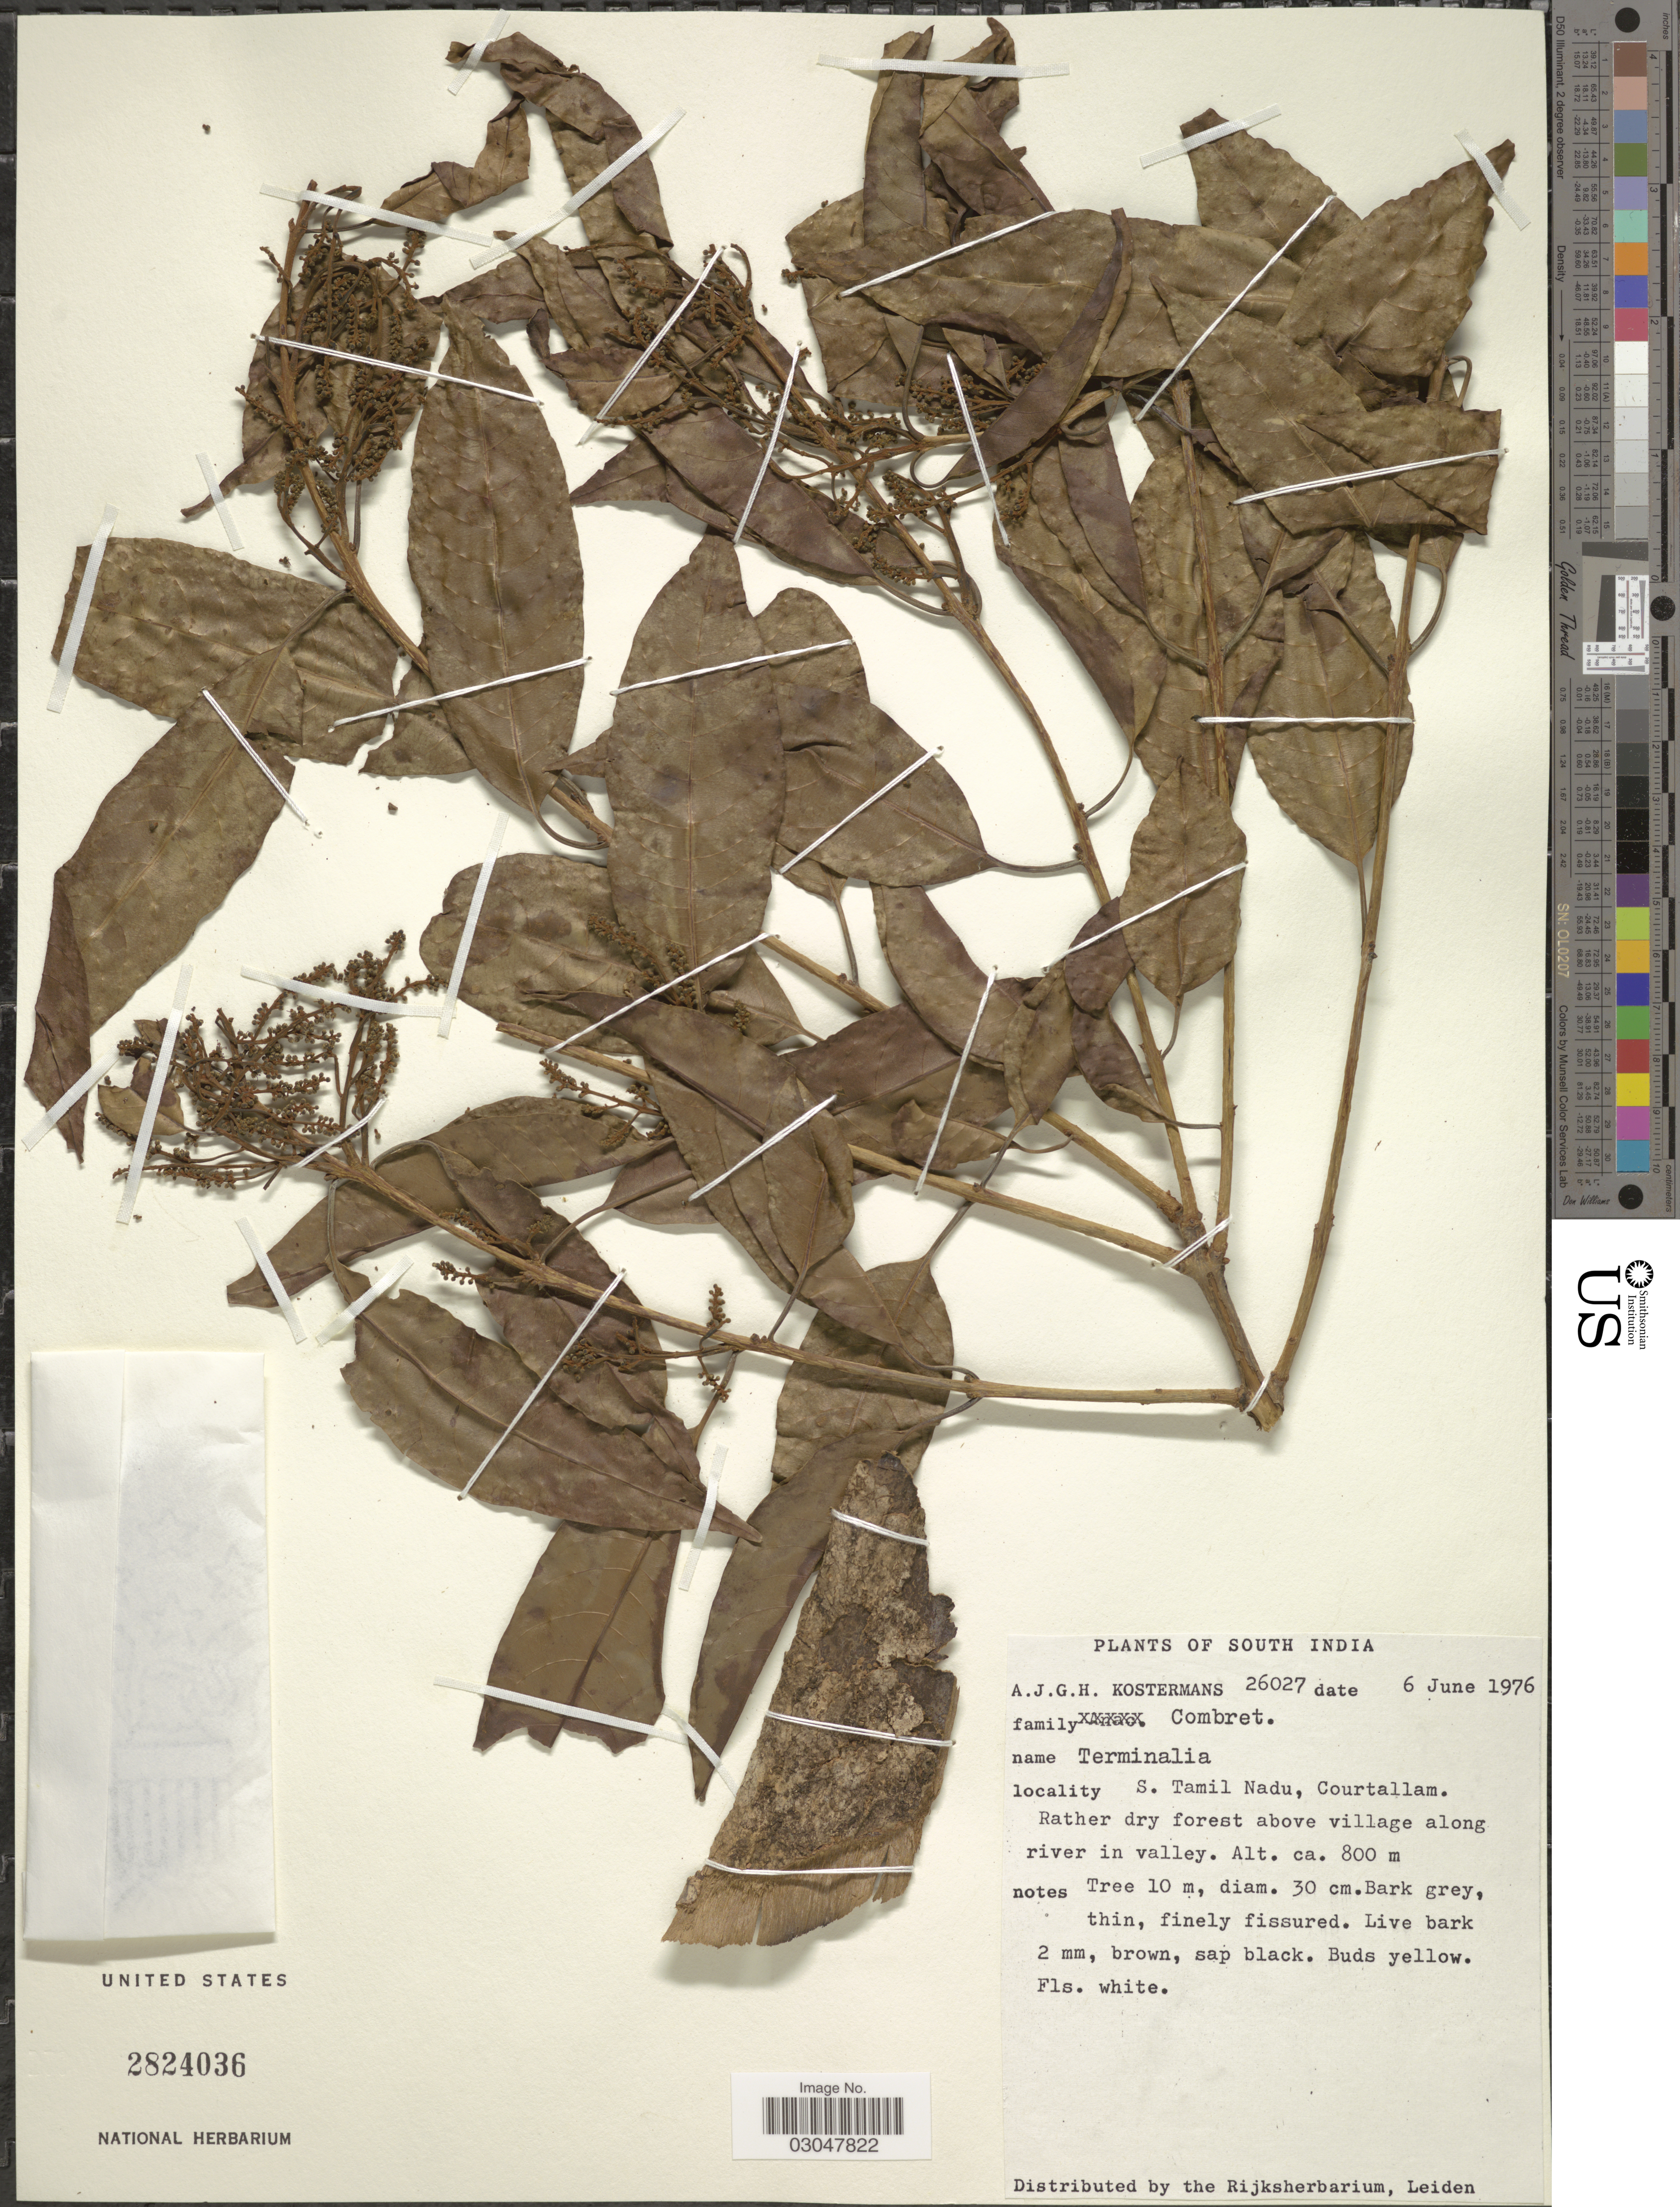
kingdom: Plantae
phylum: Tracheophyta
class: Magnoliopsida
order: Myrtales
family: Combretaceae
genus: Terminalia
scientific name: Terminalia sp.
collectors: A. J. G. Kostermans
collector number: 26027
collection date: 1976-06-06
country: India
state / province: Tamil Nadu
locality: South India. S. Tamil Nadu, Courtallam. Rather dry forest above village along river in valley.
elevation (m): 800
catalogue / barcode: US 2824036